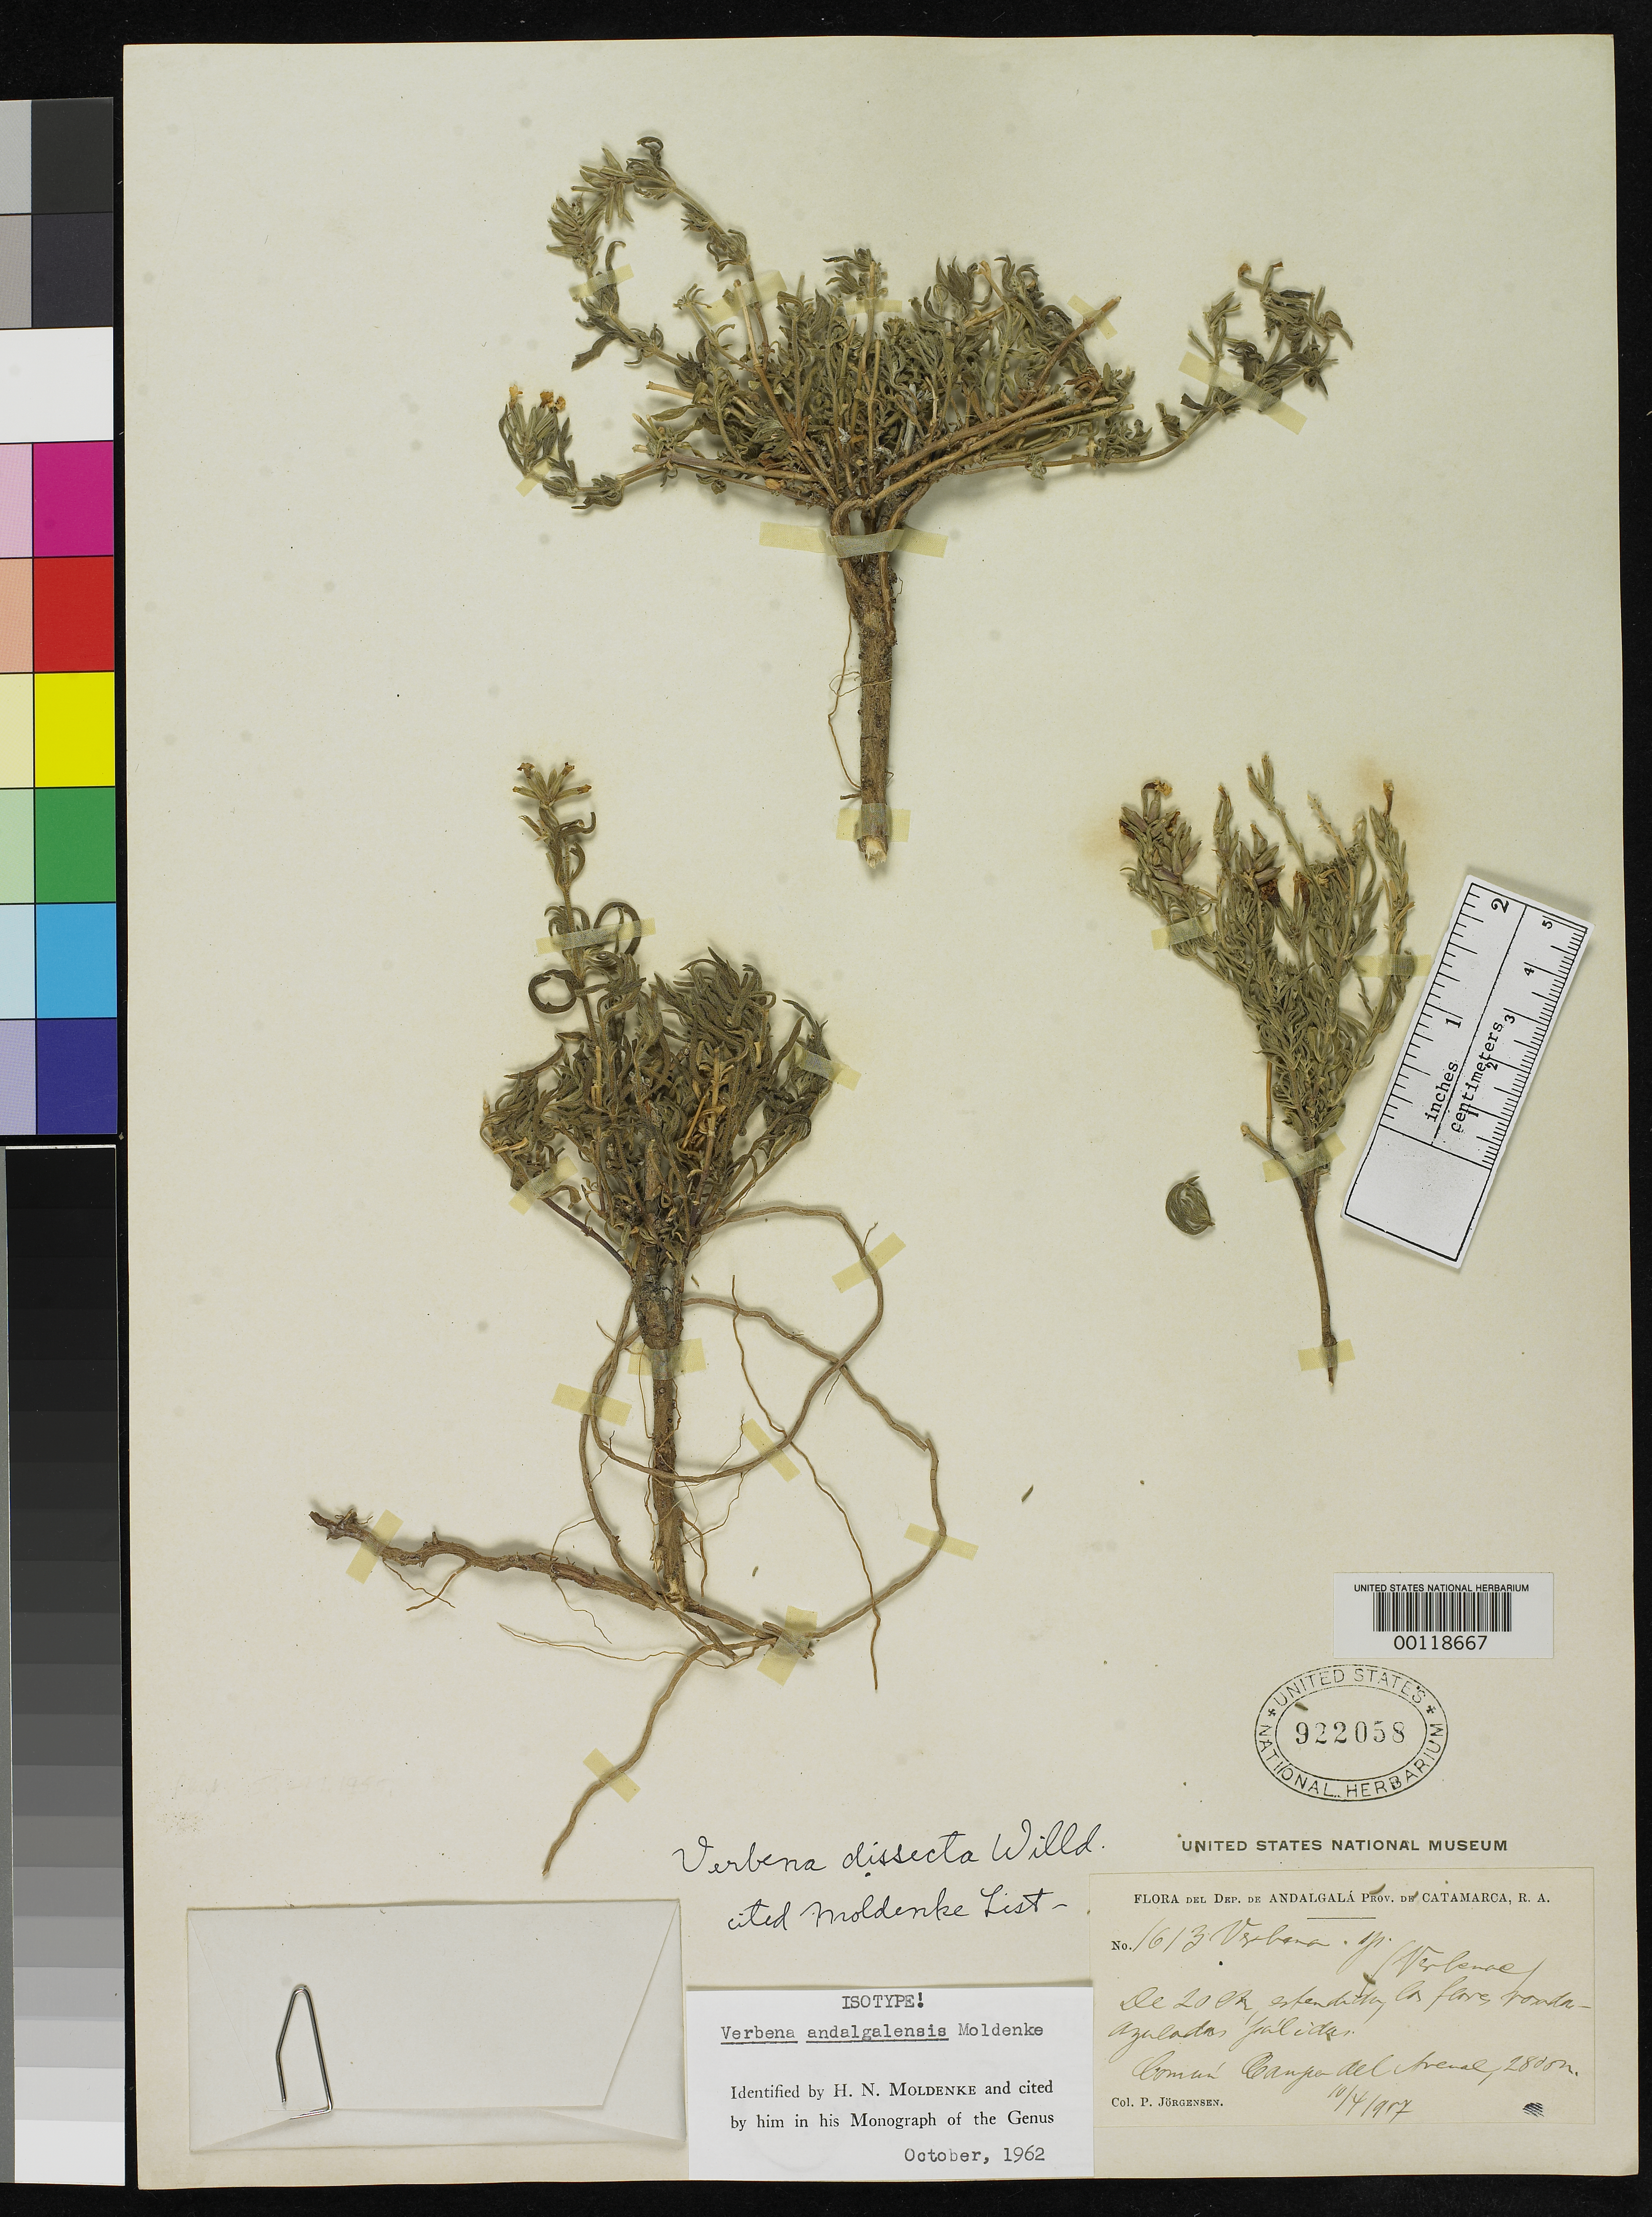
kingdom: Plantae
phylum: Tracheophyta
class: Magnoliopsida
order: Lamiales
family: Verbenaceae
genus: Verbena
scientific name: Verbena andalgalensis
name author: Moldenke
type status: Isotype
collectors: P. Jorgensen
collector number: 1613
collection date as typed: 10 Apr 1907 or 04 Nov 1907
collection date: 1907-04-10 or 1907-11-04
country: Argentina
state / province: Catamarca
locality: Andalgala, Pampa del Arenal.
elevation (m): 2800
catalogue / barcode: US 922058